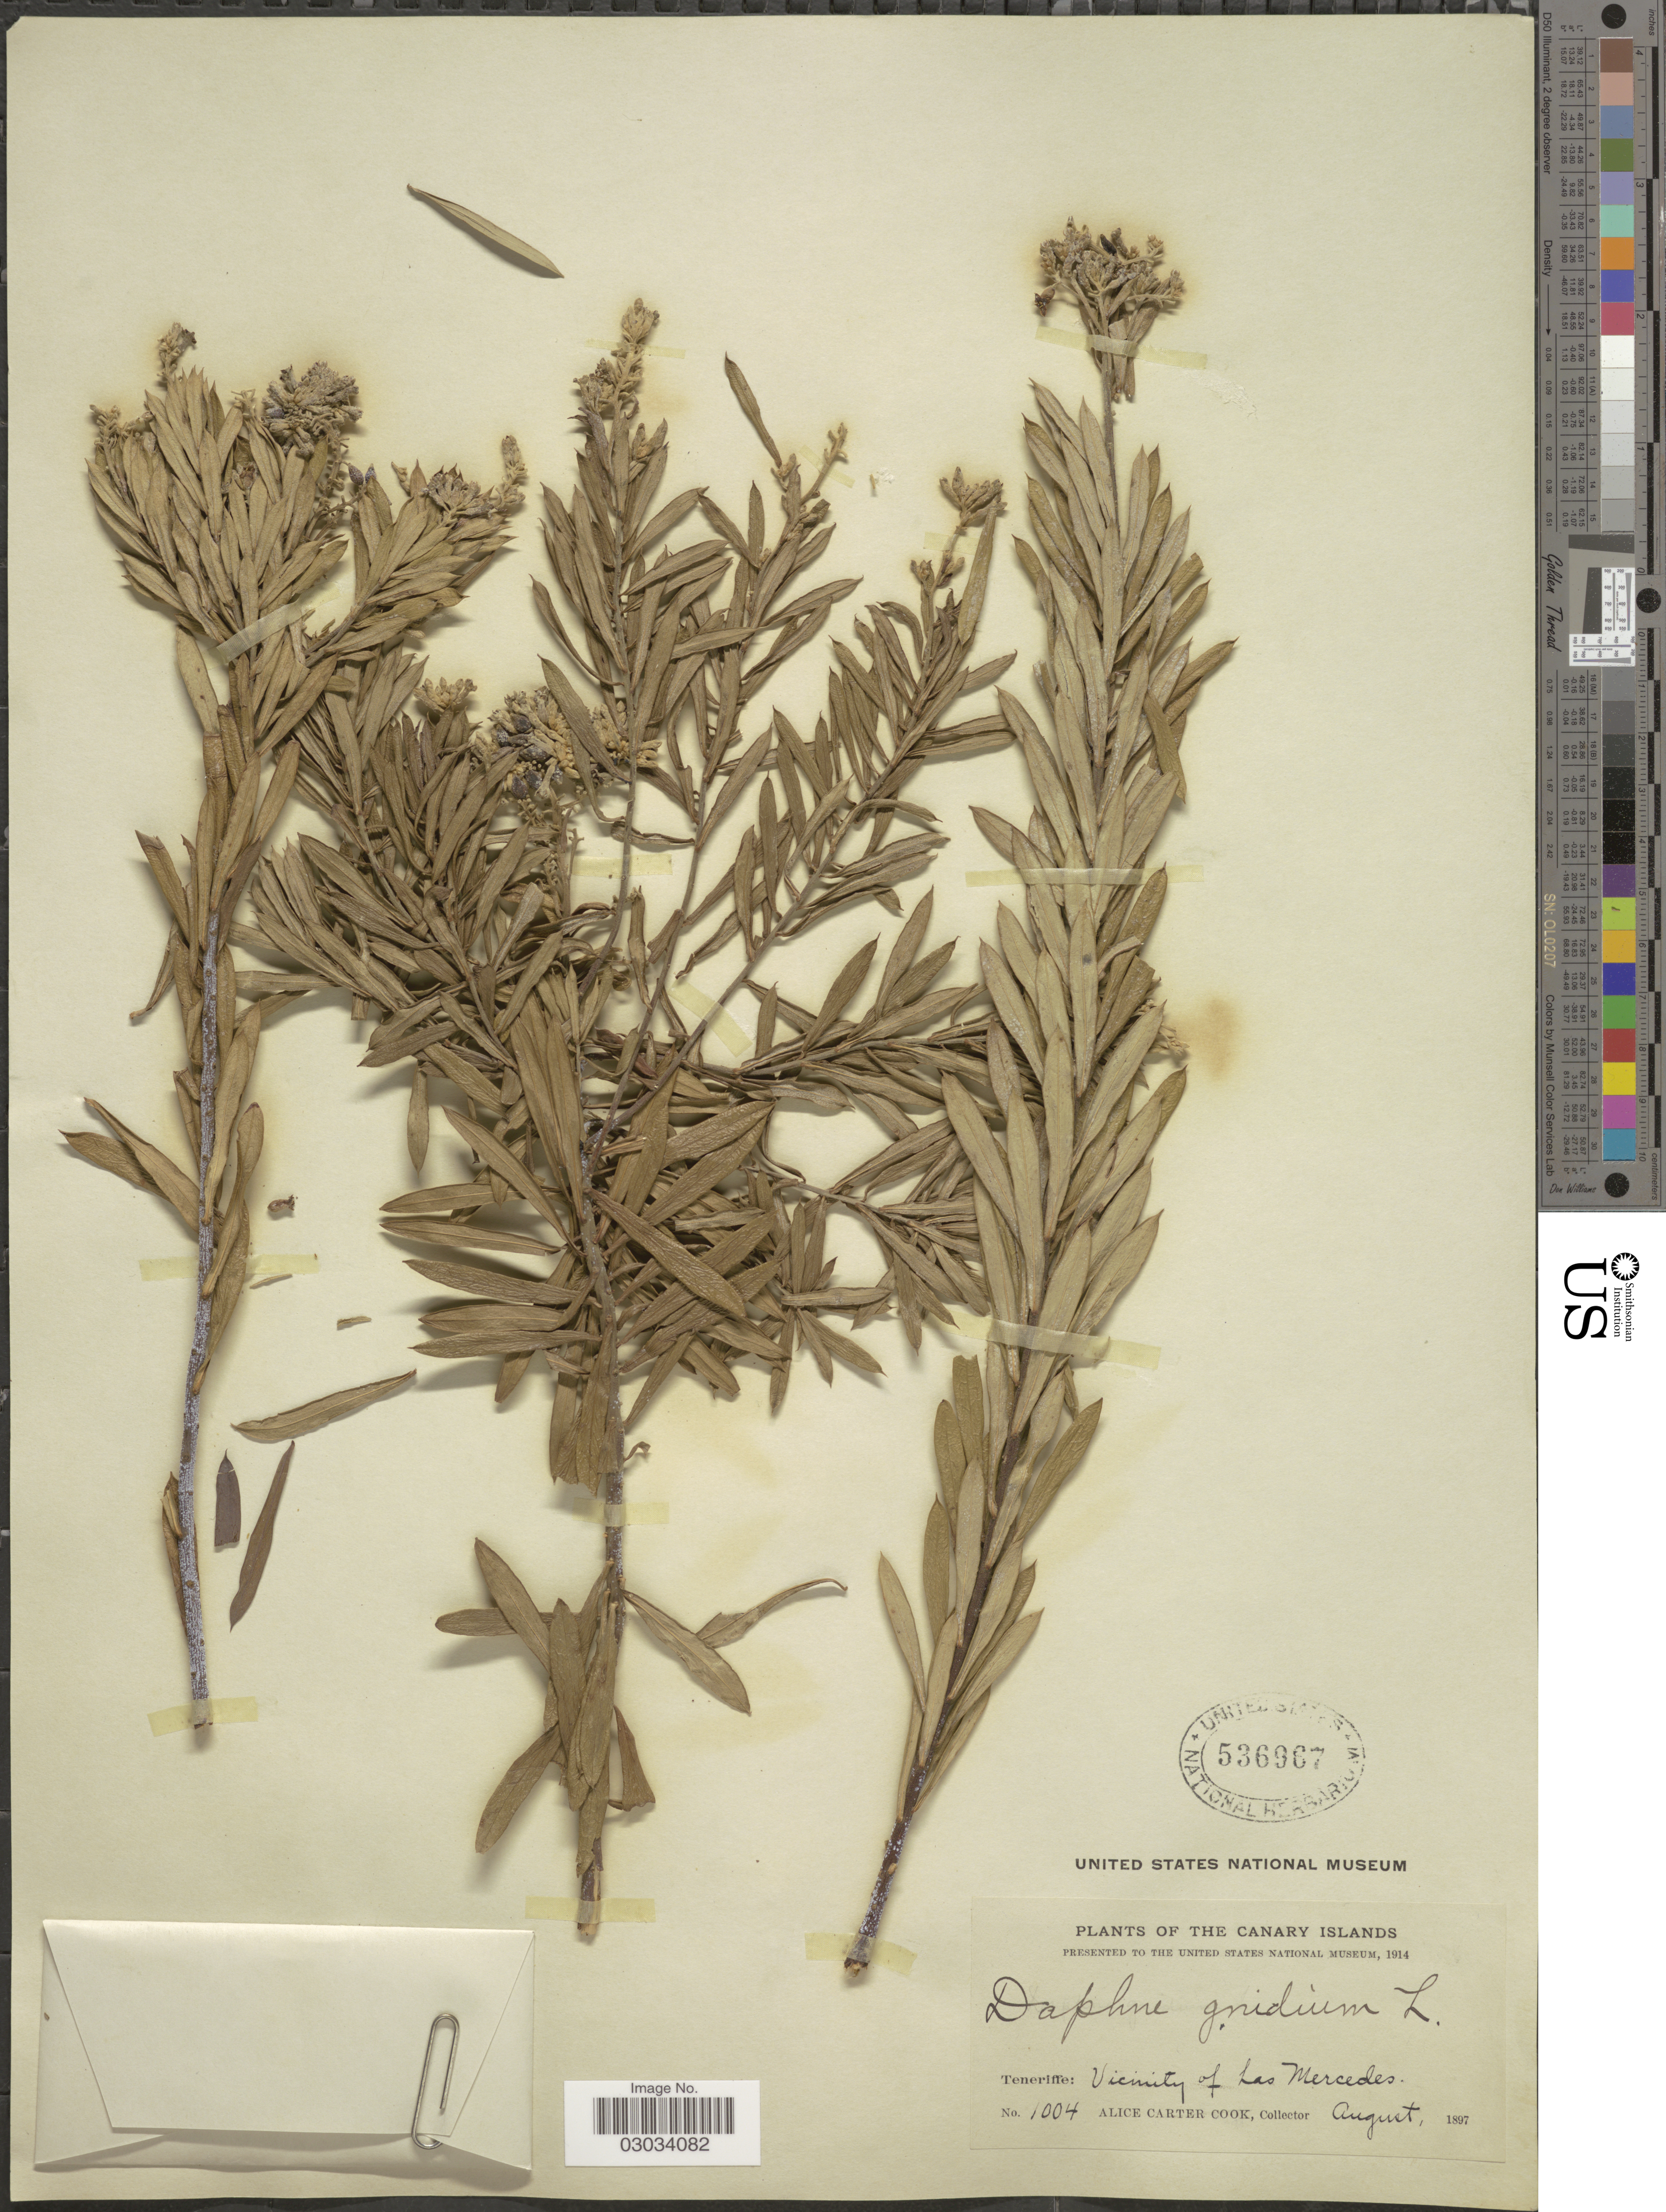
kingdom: Plantae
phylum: Tracheophyta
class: Magnoliopsida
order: Malvales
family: Thymelaeaceae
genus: Daphne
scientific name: Daphne gnidium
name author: L.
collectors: Alice C. Cook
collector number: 1004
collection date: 1897-08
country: Spain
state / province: Canarias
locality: Canary Islands. Teneriffe: Vicinity of Las Mercedes.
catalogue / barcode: US 536967